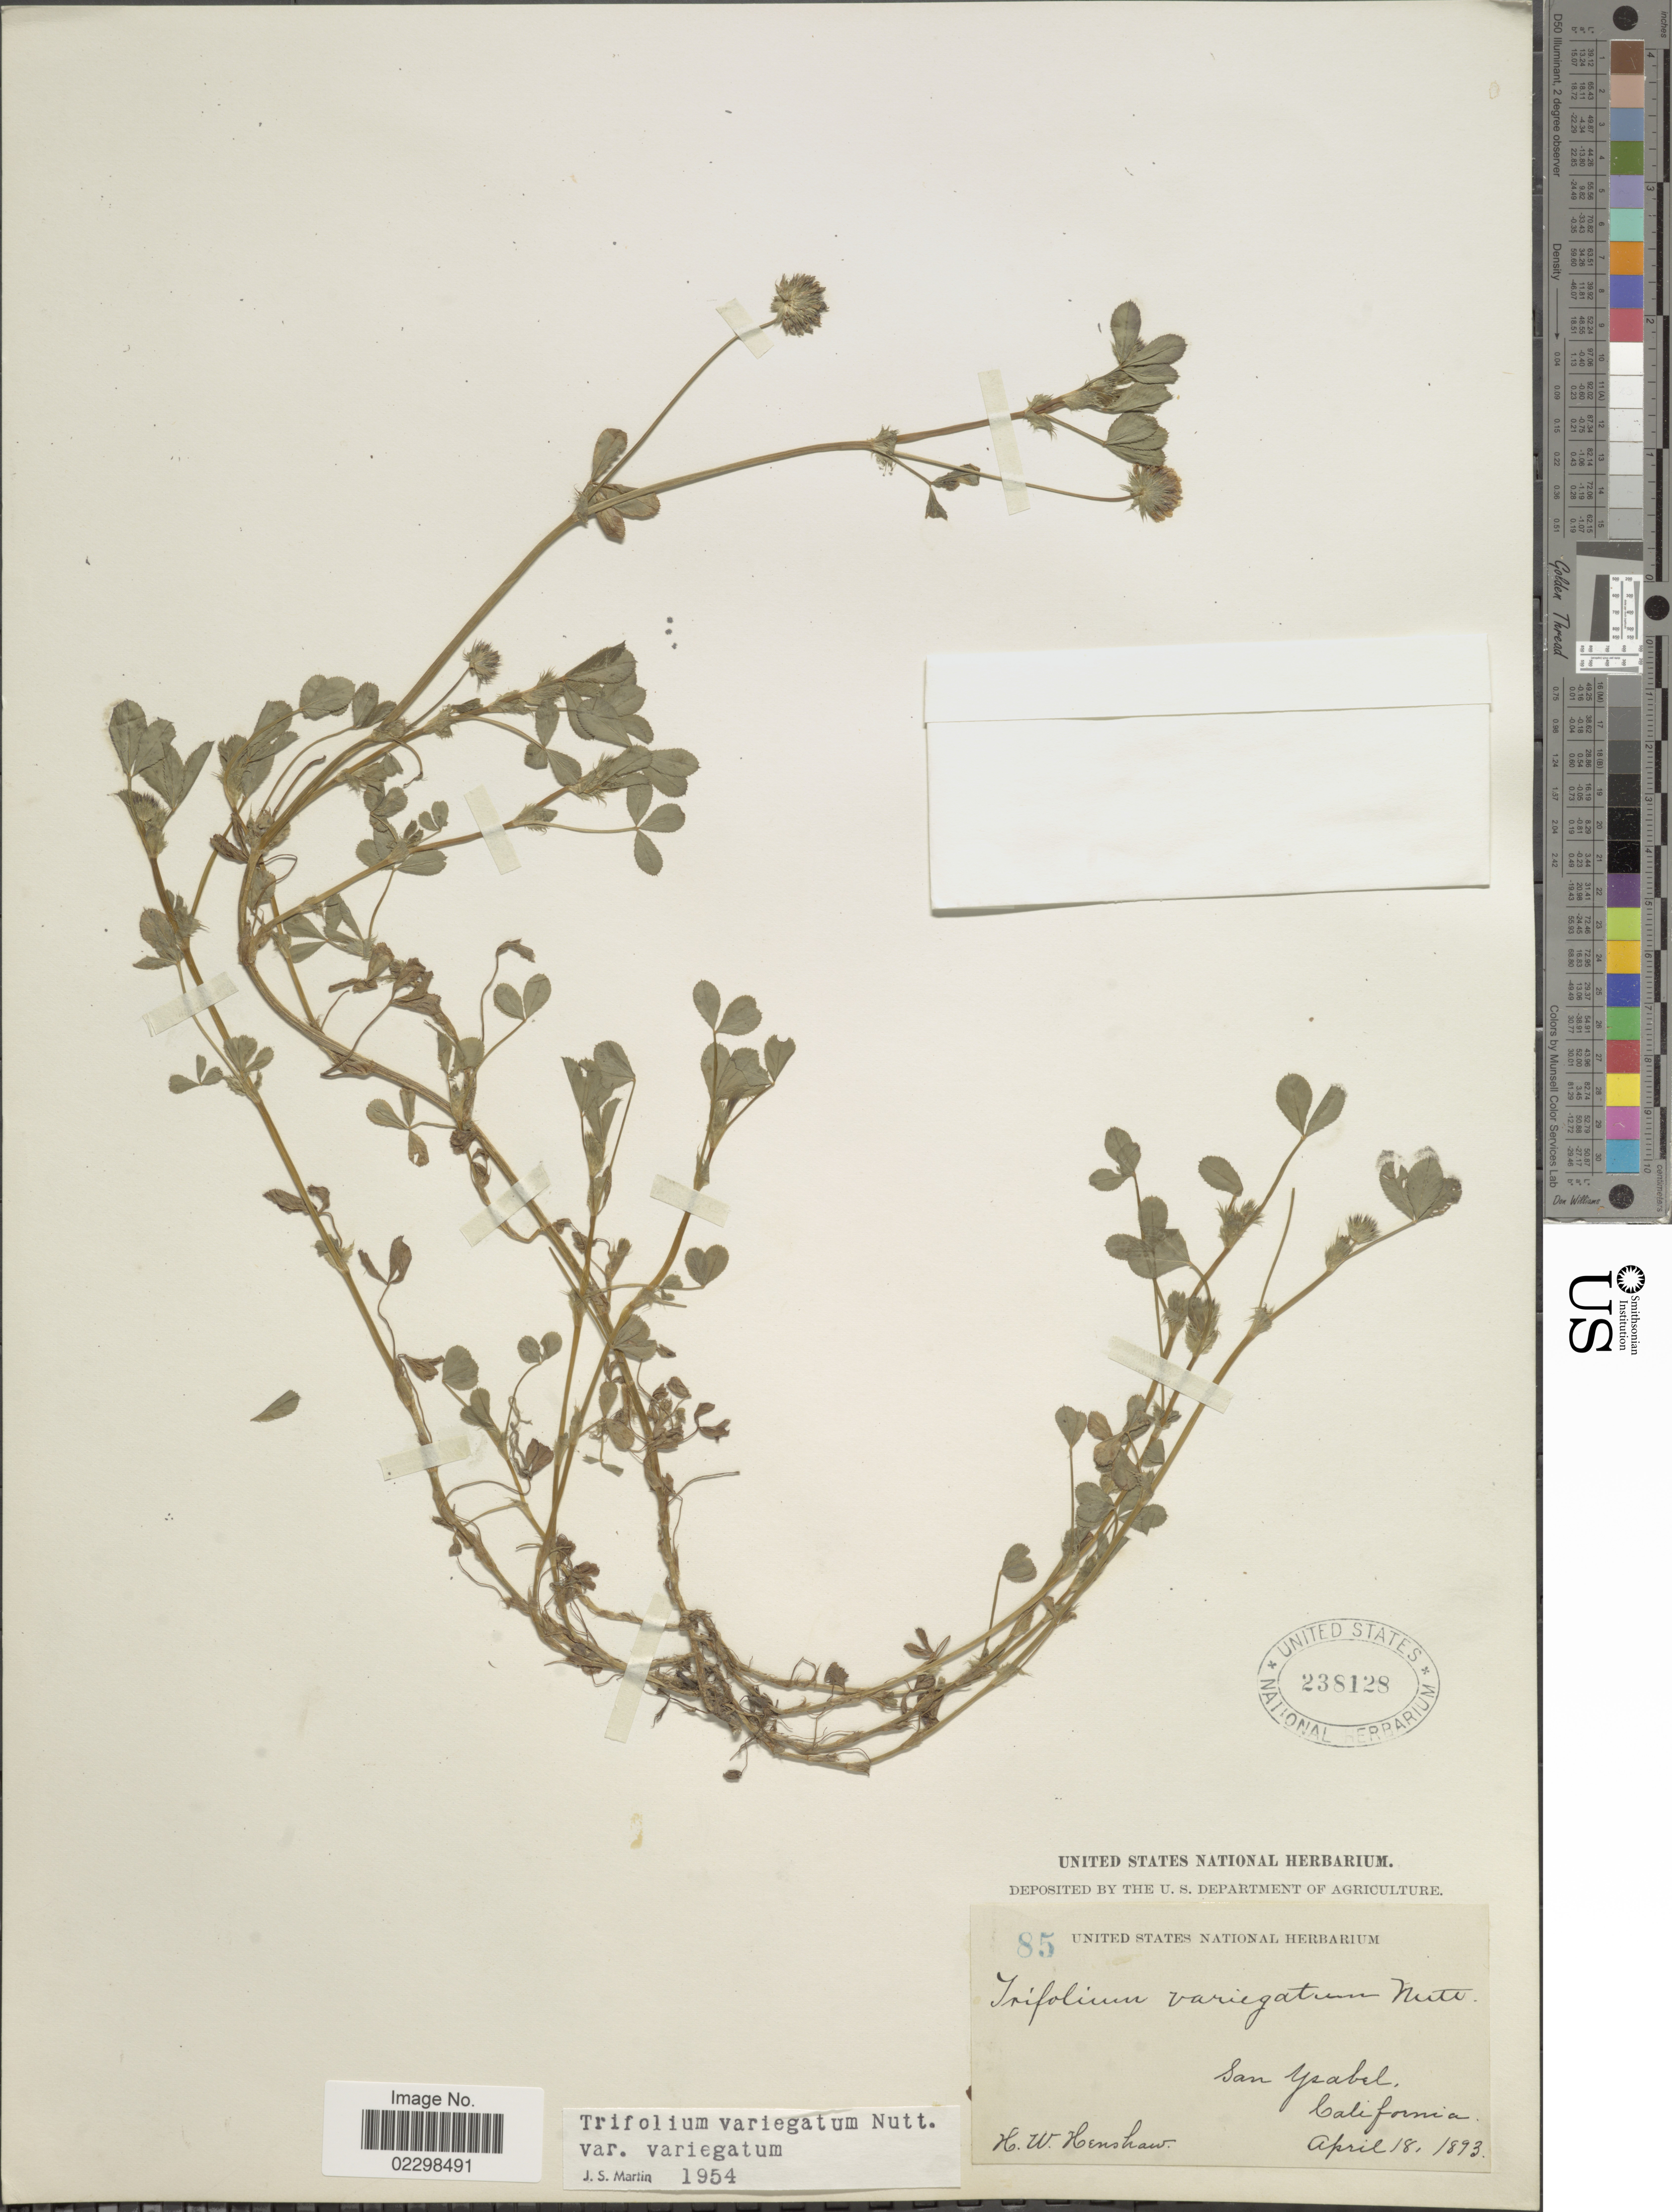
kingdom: Plantae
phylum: Tracheophyta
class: Magnoliopsida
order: Fabales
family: Fabaceae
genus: Trifolium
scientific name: Trifolium variegatum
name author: Nutt.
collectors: H. Henshaw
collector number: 85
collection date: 1893-04-18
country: United States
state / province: California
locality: San Ysabel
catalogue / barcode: US 238128